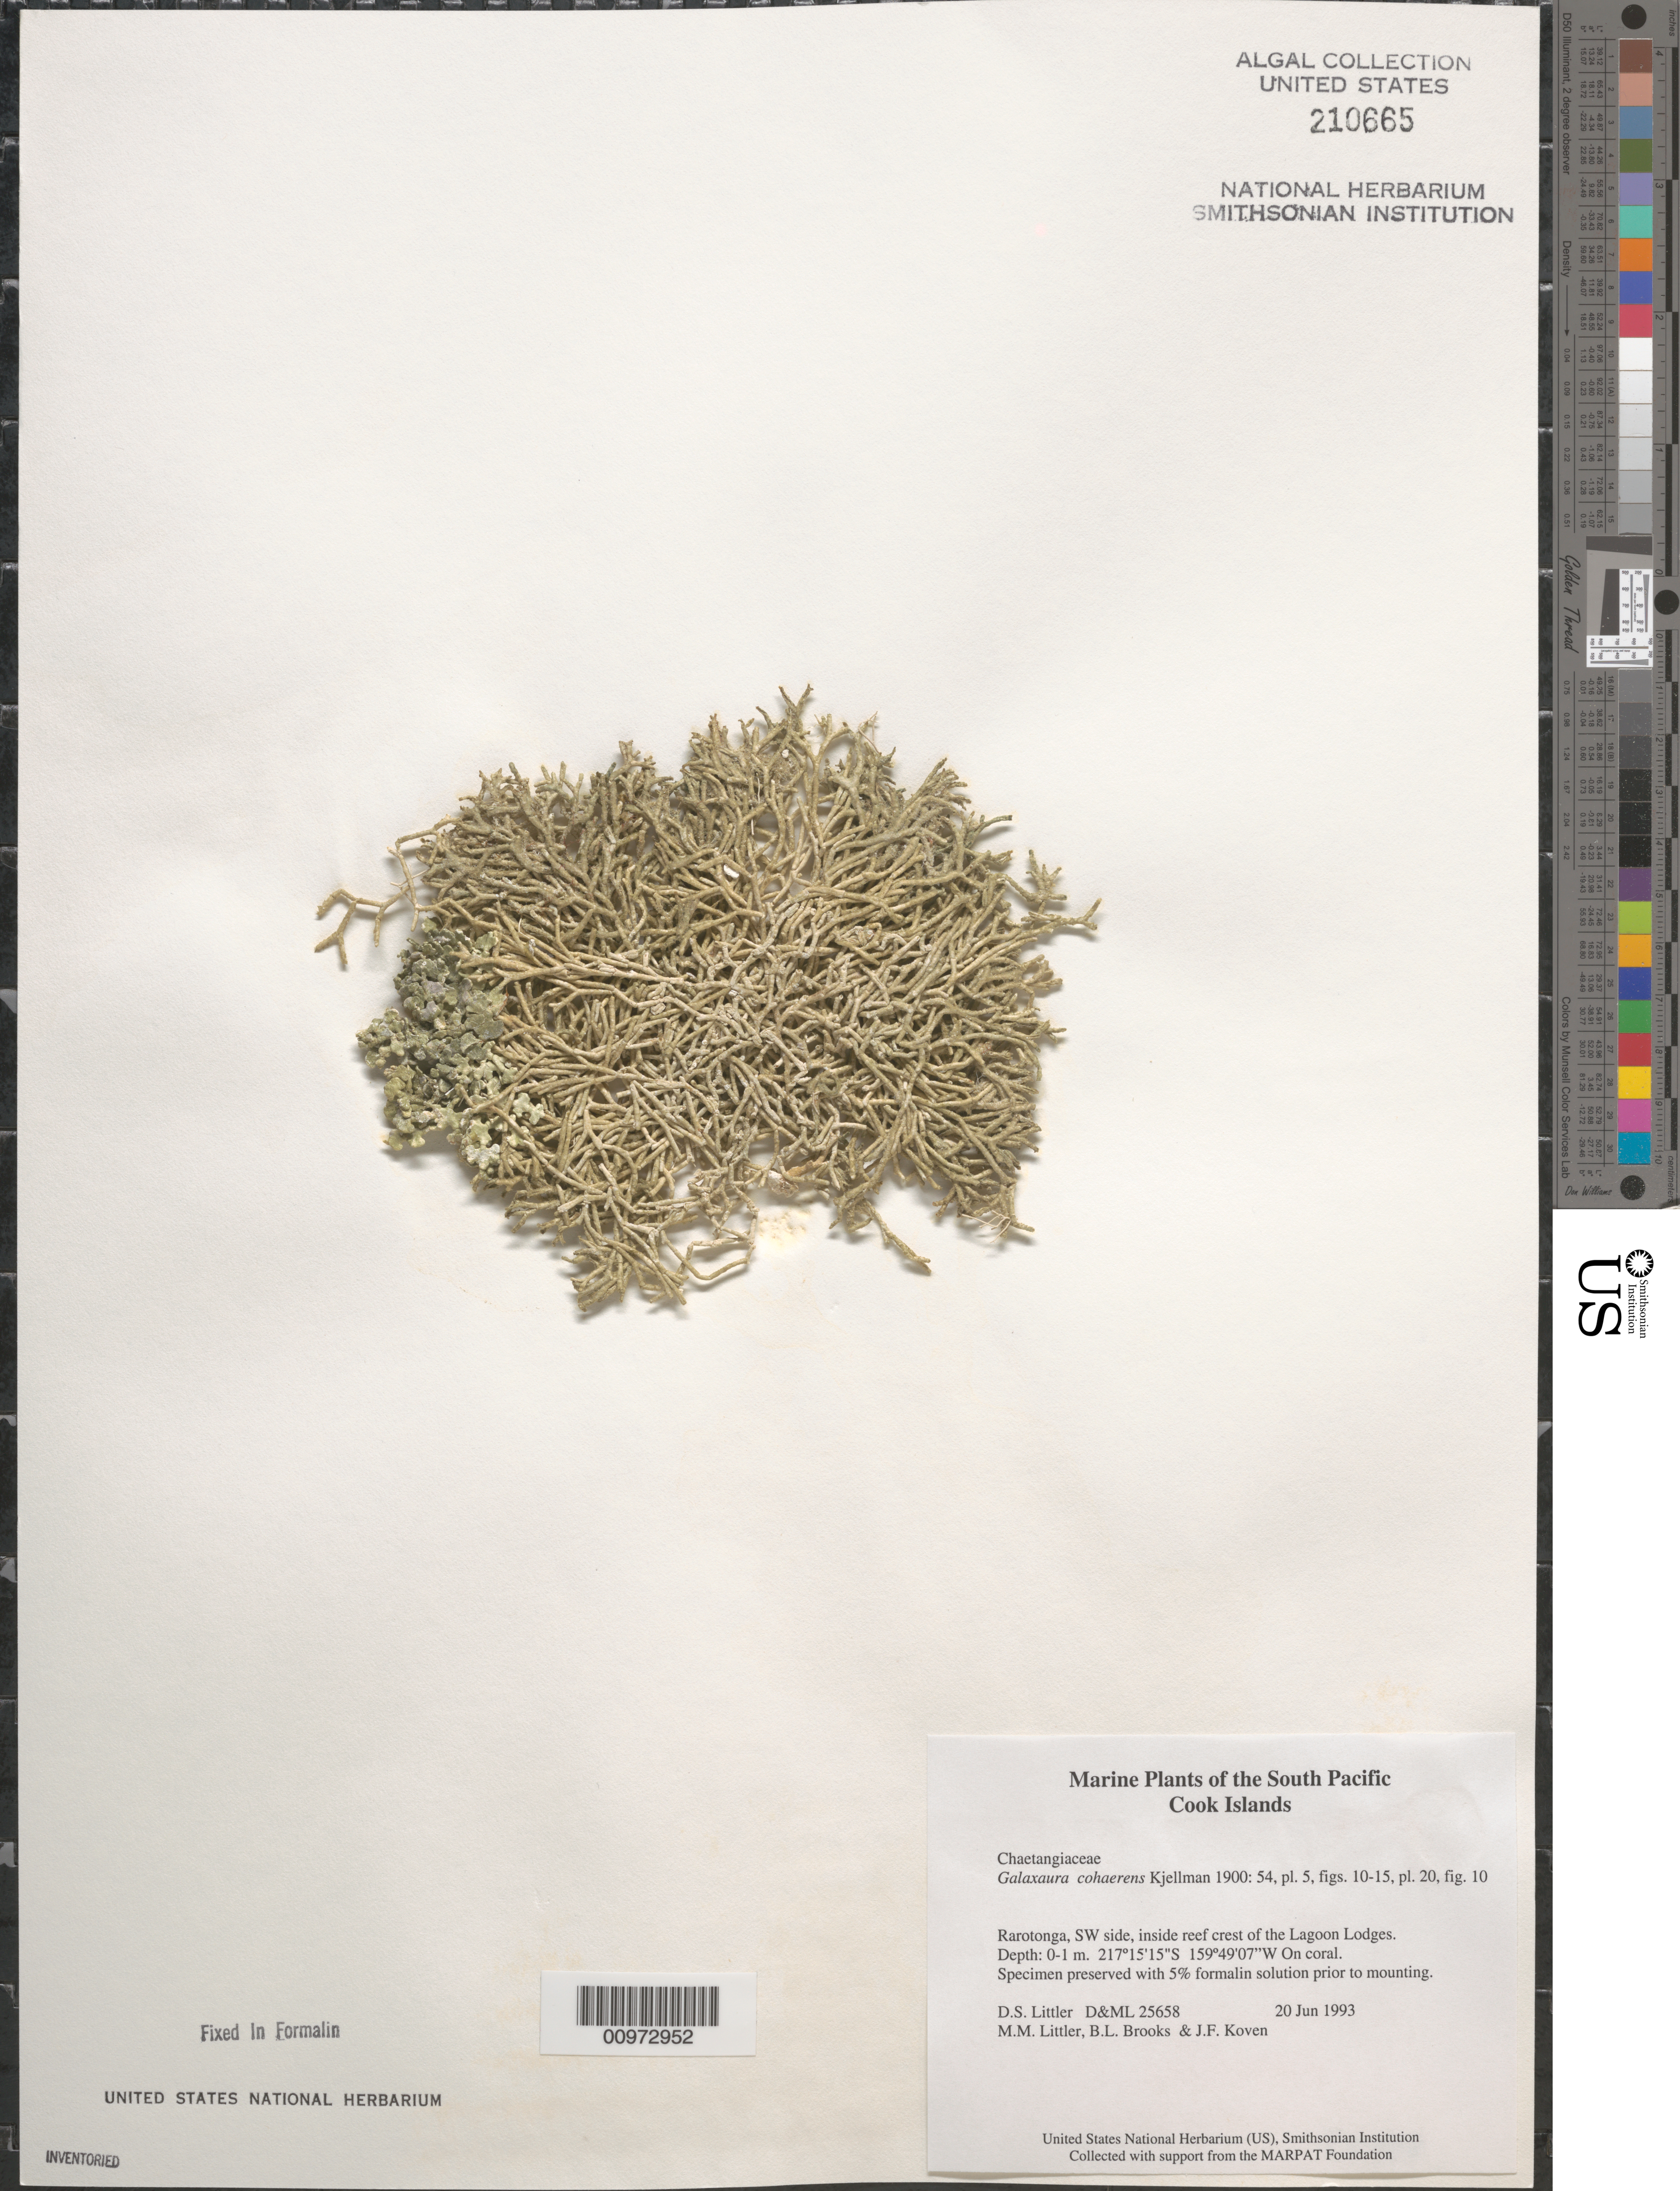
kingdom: Plantae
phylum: Rhodophyta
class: Florideophyceae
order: Nemaliales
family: Galaxauraceae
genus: Galaxaura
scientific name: Galaxaura divaricata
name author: (L.) Huisman & R.A. Towns.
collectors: D. S. Littler, M. M. Littler, B. Brooks & J. Koven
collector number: D&ML 25658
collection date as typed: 20 Jun 1993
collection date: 1993-06-20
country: Cook Islands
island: Rarotonga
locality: Lagoon Lodges, inside reef crest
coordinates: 21 15'15"S, 159 49'07"W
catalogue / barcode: US 210665